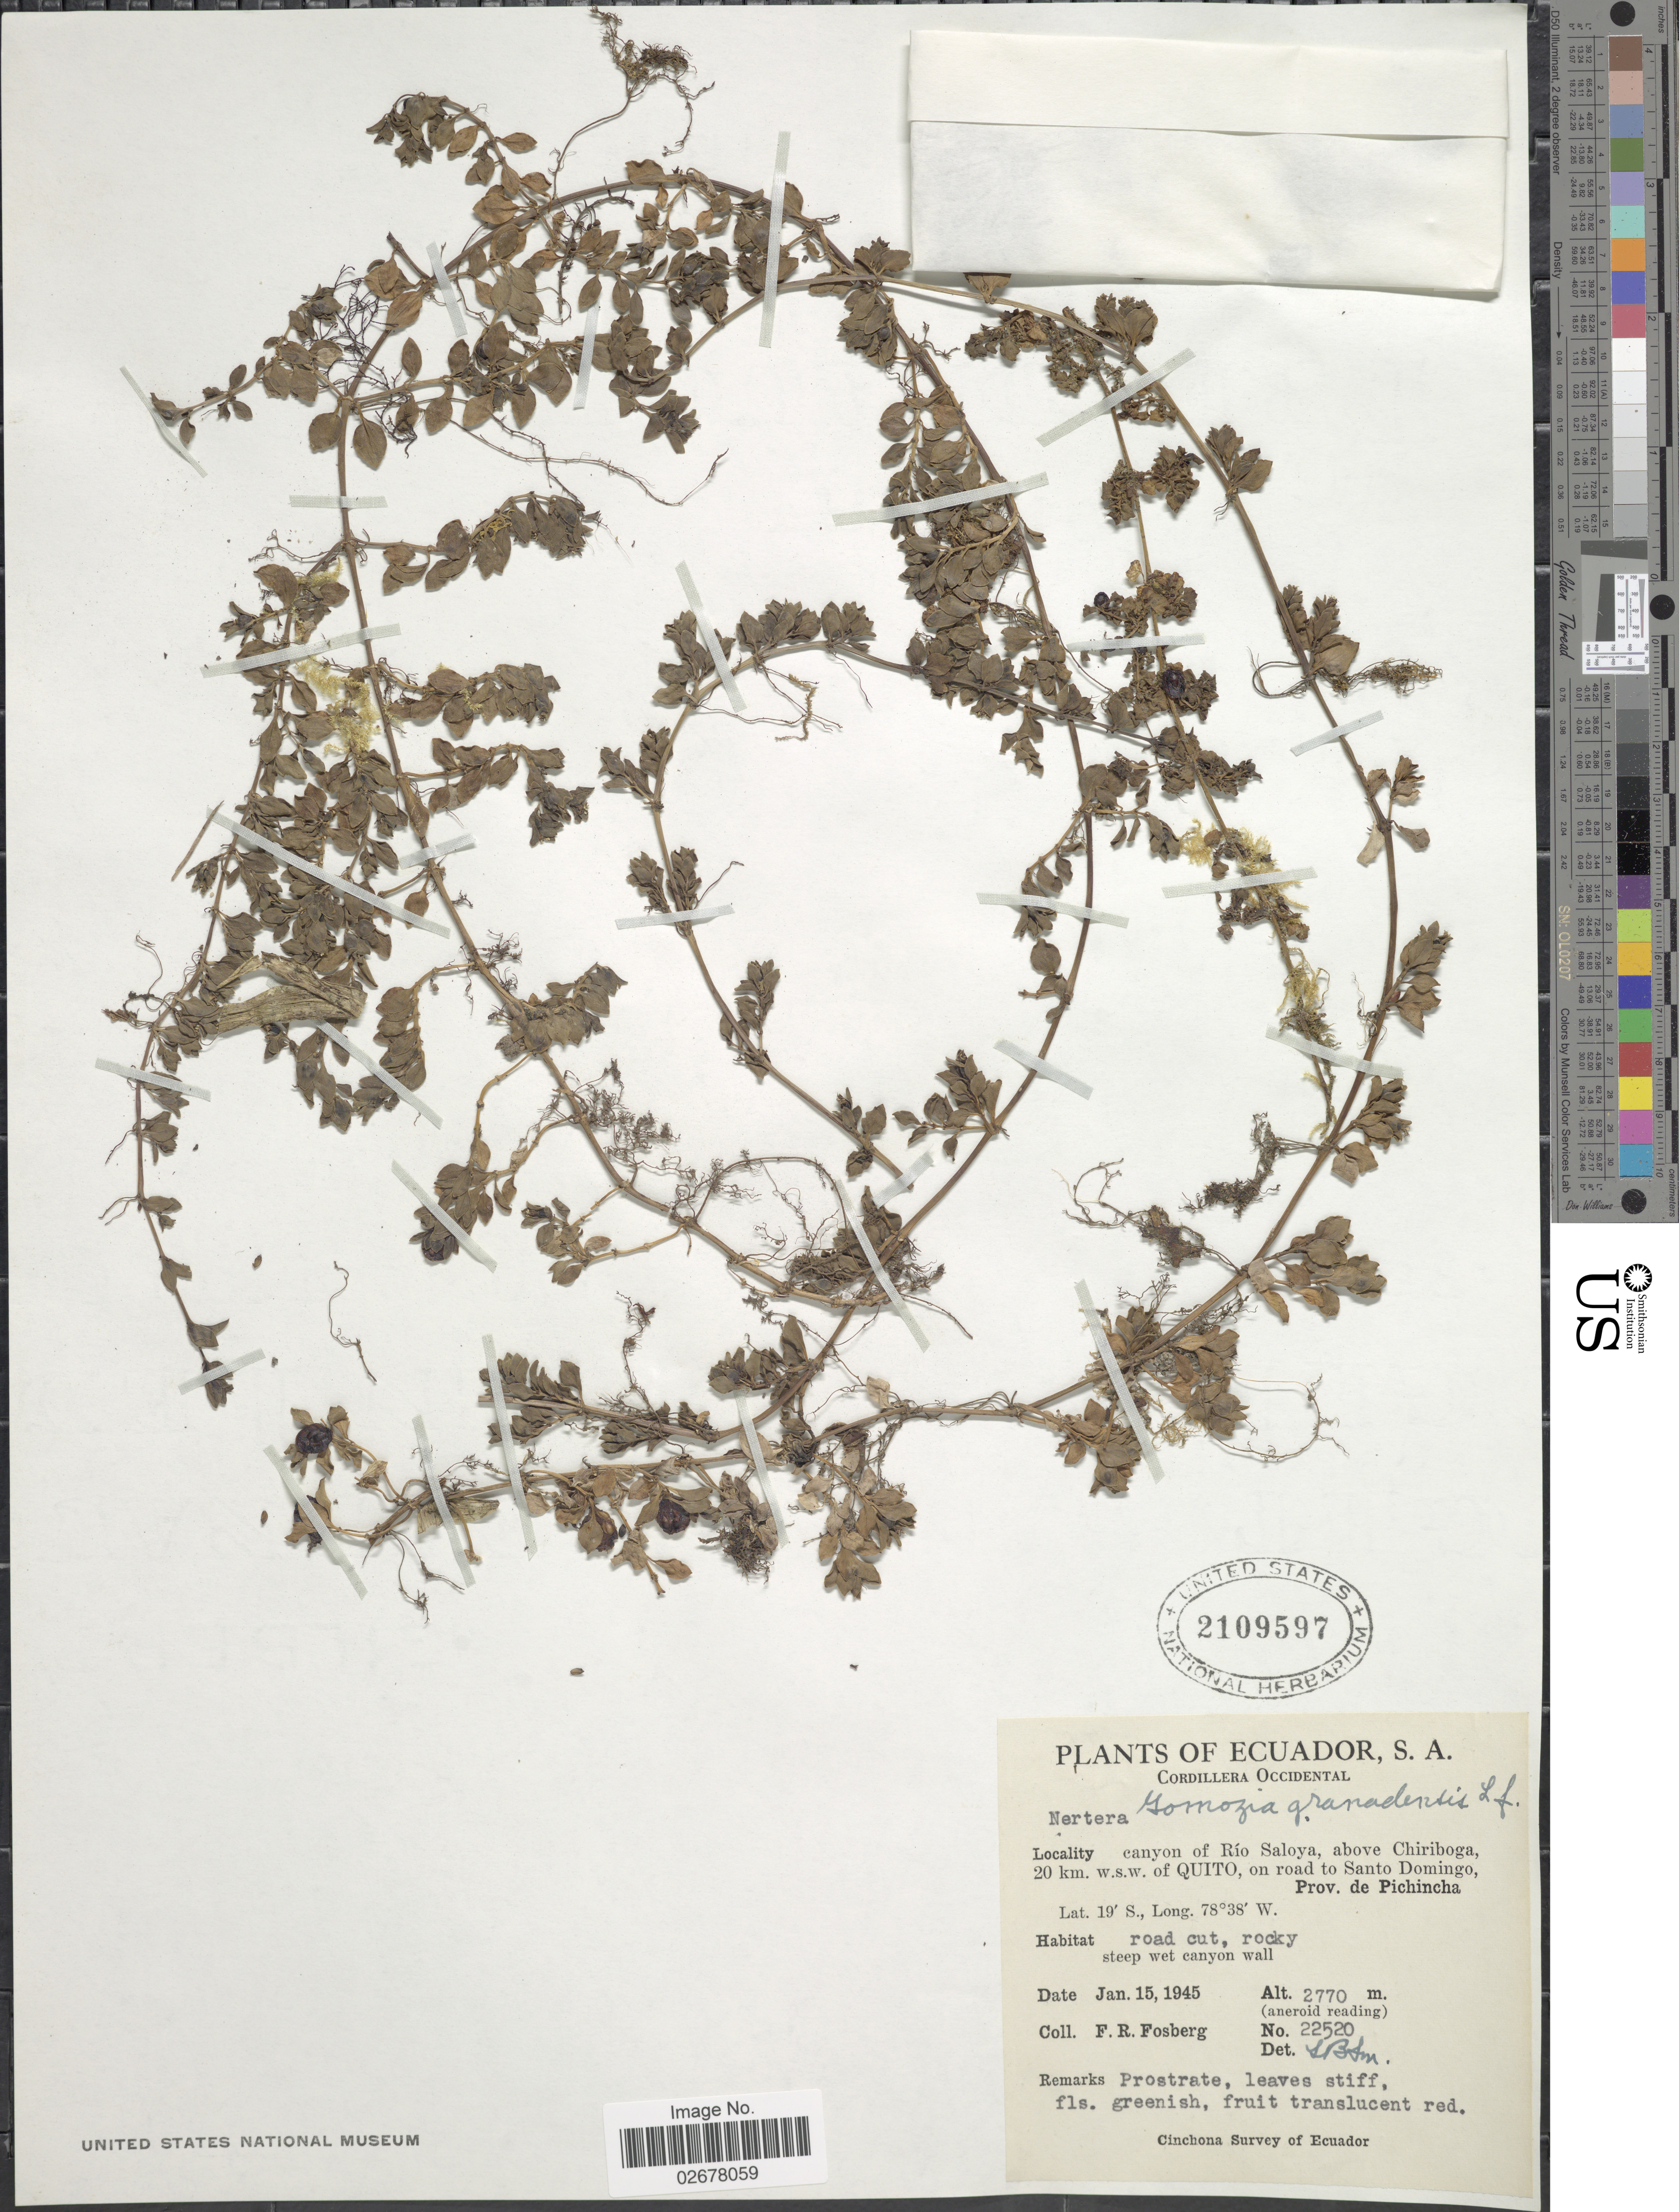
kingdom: Plantae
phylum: Tracheophyta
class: Magnoliopsida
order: Gentianales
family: Rubiaceae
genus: Nertera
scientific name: Nertera depressa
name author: Banks & Sol. ex Gaertn.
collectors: F. R. Fosberg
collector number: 22520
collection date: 1945-01-15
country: Ecuador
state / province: Pichincha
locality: Cordillera Occidental, canyon of Río Saloya, above Chiriboga, 20 km w.s.w. of Quito, on road to Santo Domingo, road cut, rocky steep wet cayon wall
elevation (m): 2770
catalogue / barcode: US 2109597